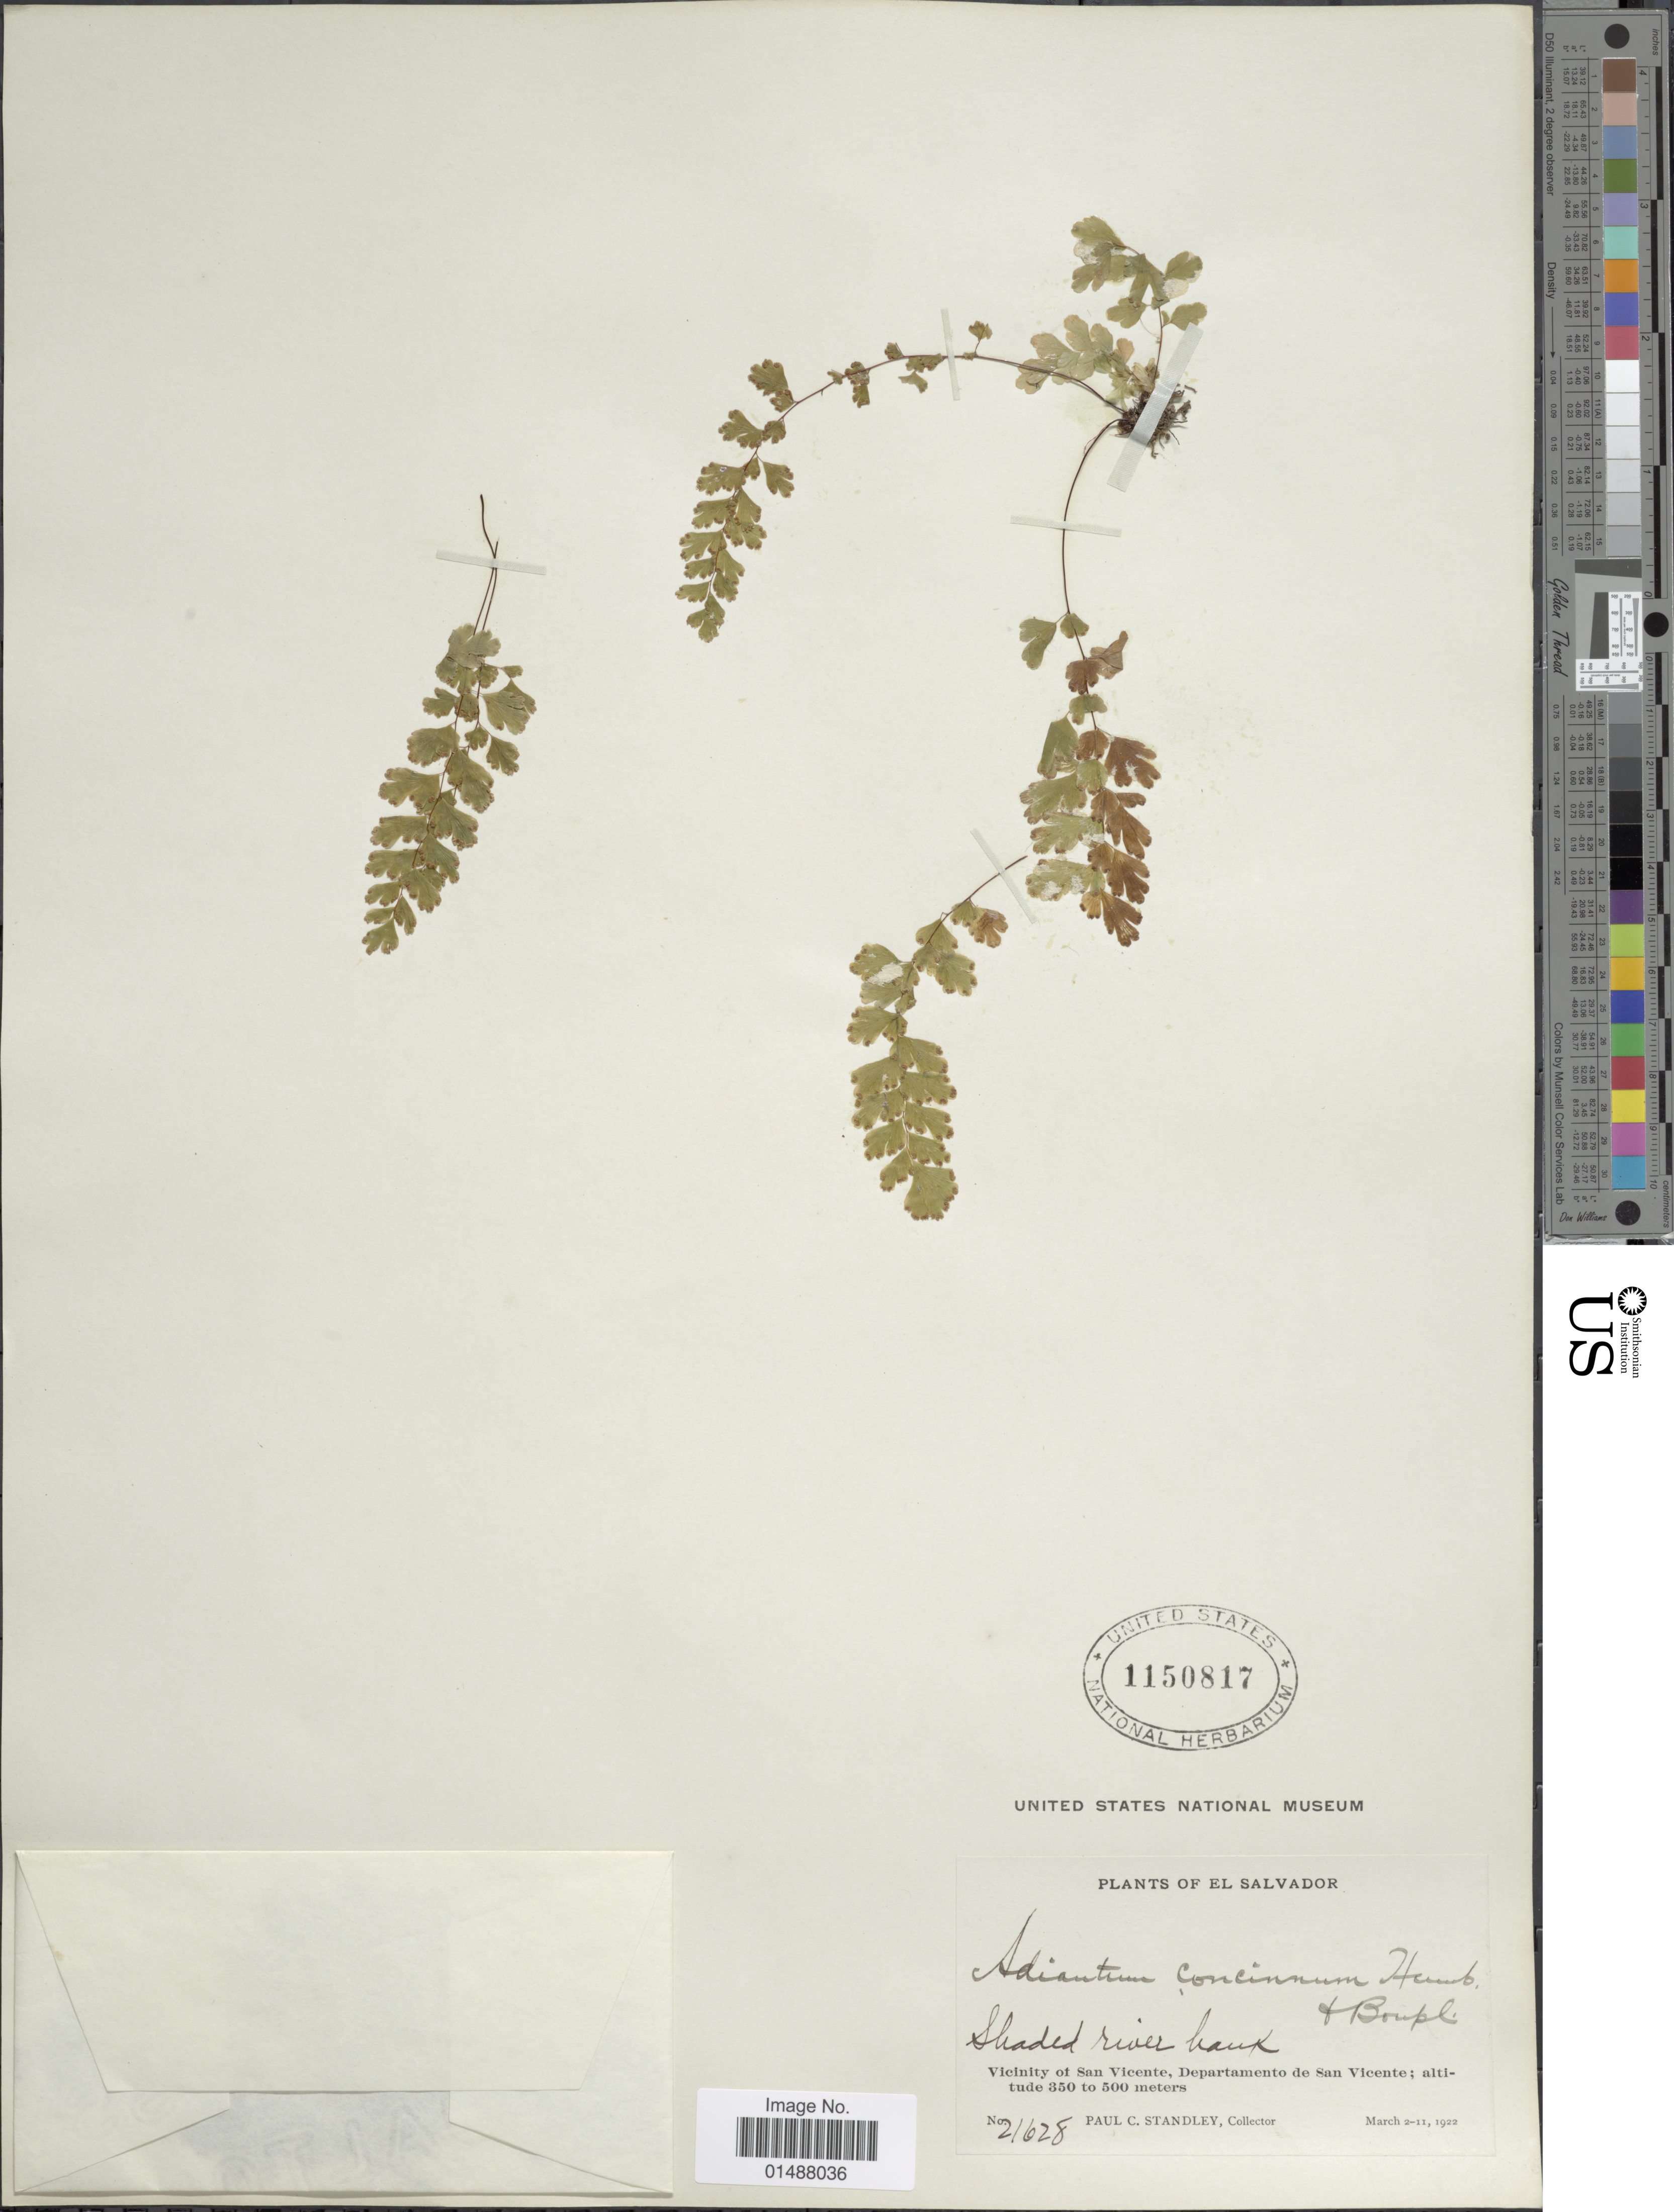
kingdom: Plantae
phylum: Tracheophyta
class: Polypodiopsida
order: Polypodiales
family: Pteridaceae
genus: Adiantum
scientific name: Adiantum concinnum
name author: Humb. & Bonpl. ex Willd.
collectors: P. C. Standley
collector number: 21628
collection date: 1922-03-02/1922-03-11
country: El Salvador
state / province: San Vincente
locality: Departamento of San Vicente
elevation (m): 350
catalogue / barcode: US 1150817